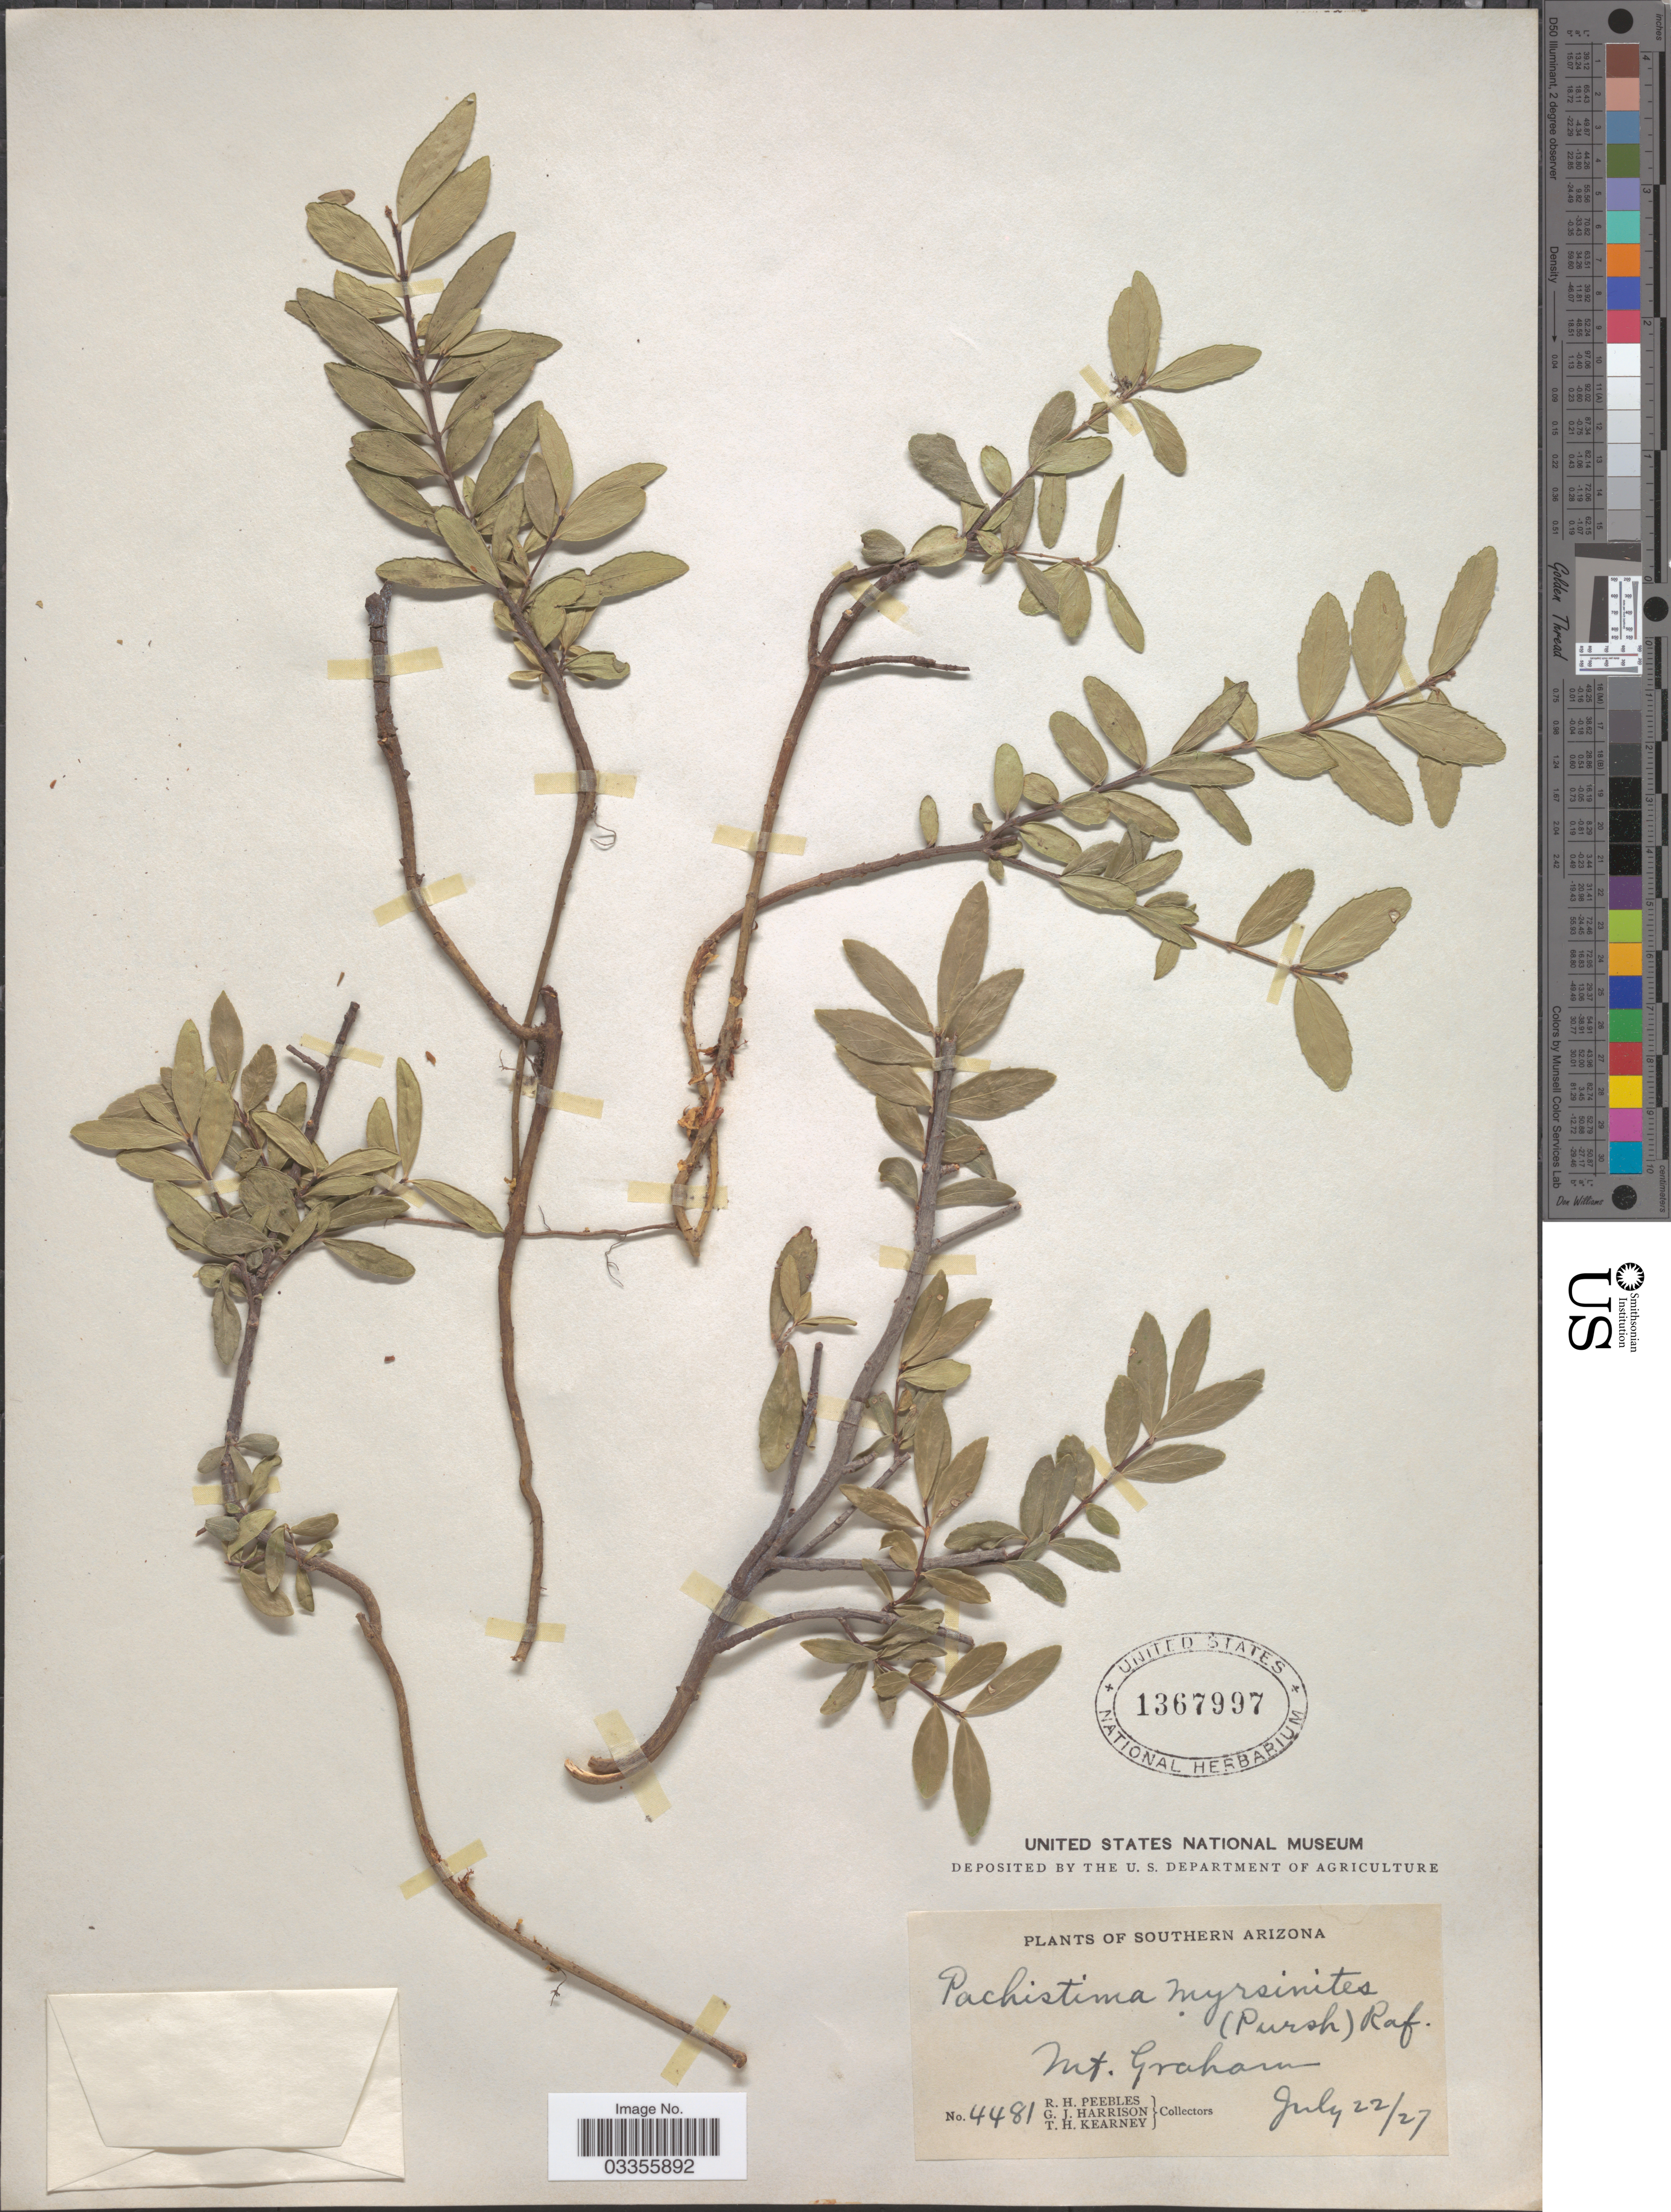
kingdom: Plantae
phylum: Tracheophyta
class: Magnoliopsida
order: Celastrales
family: Celastraceae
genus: Paxistima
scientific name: Paxistima myrsinites subsp. myrsinites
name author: (Pursh) Raf.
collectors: R. H. Peebles, G. J. Harrison & T. H. Kearney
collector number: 4481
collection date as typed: Transcribed d/m/y: 22/7/27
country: United States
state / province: Arizona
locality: Southern Arizona. Mt. Graham.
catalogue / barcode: US 1367997